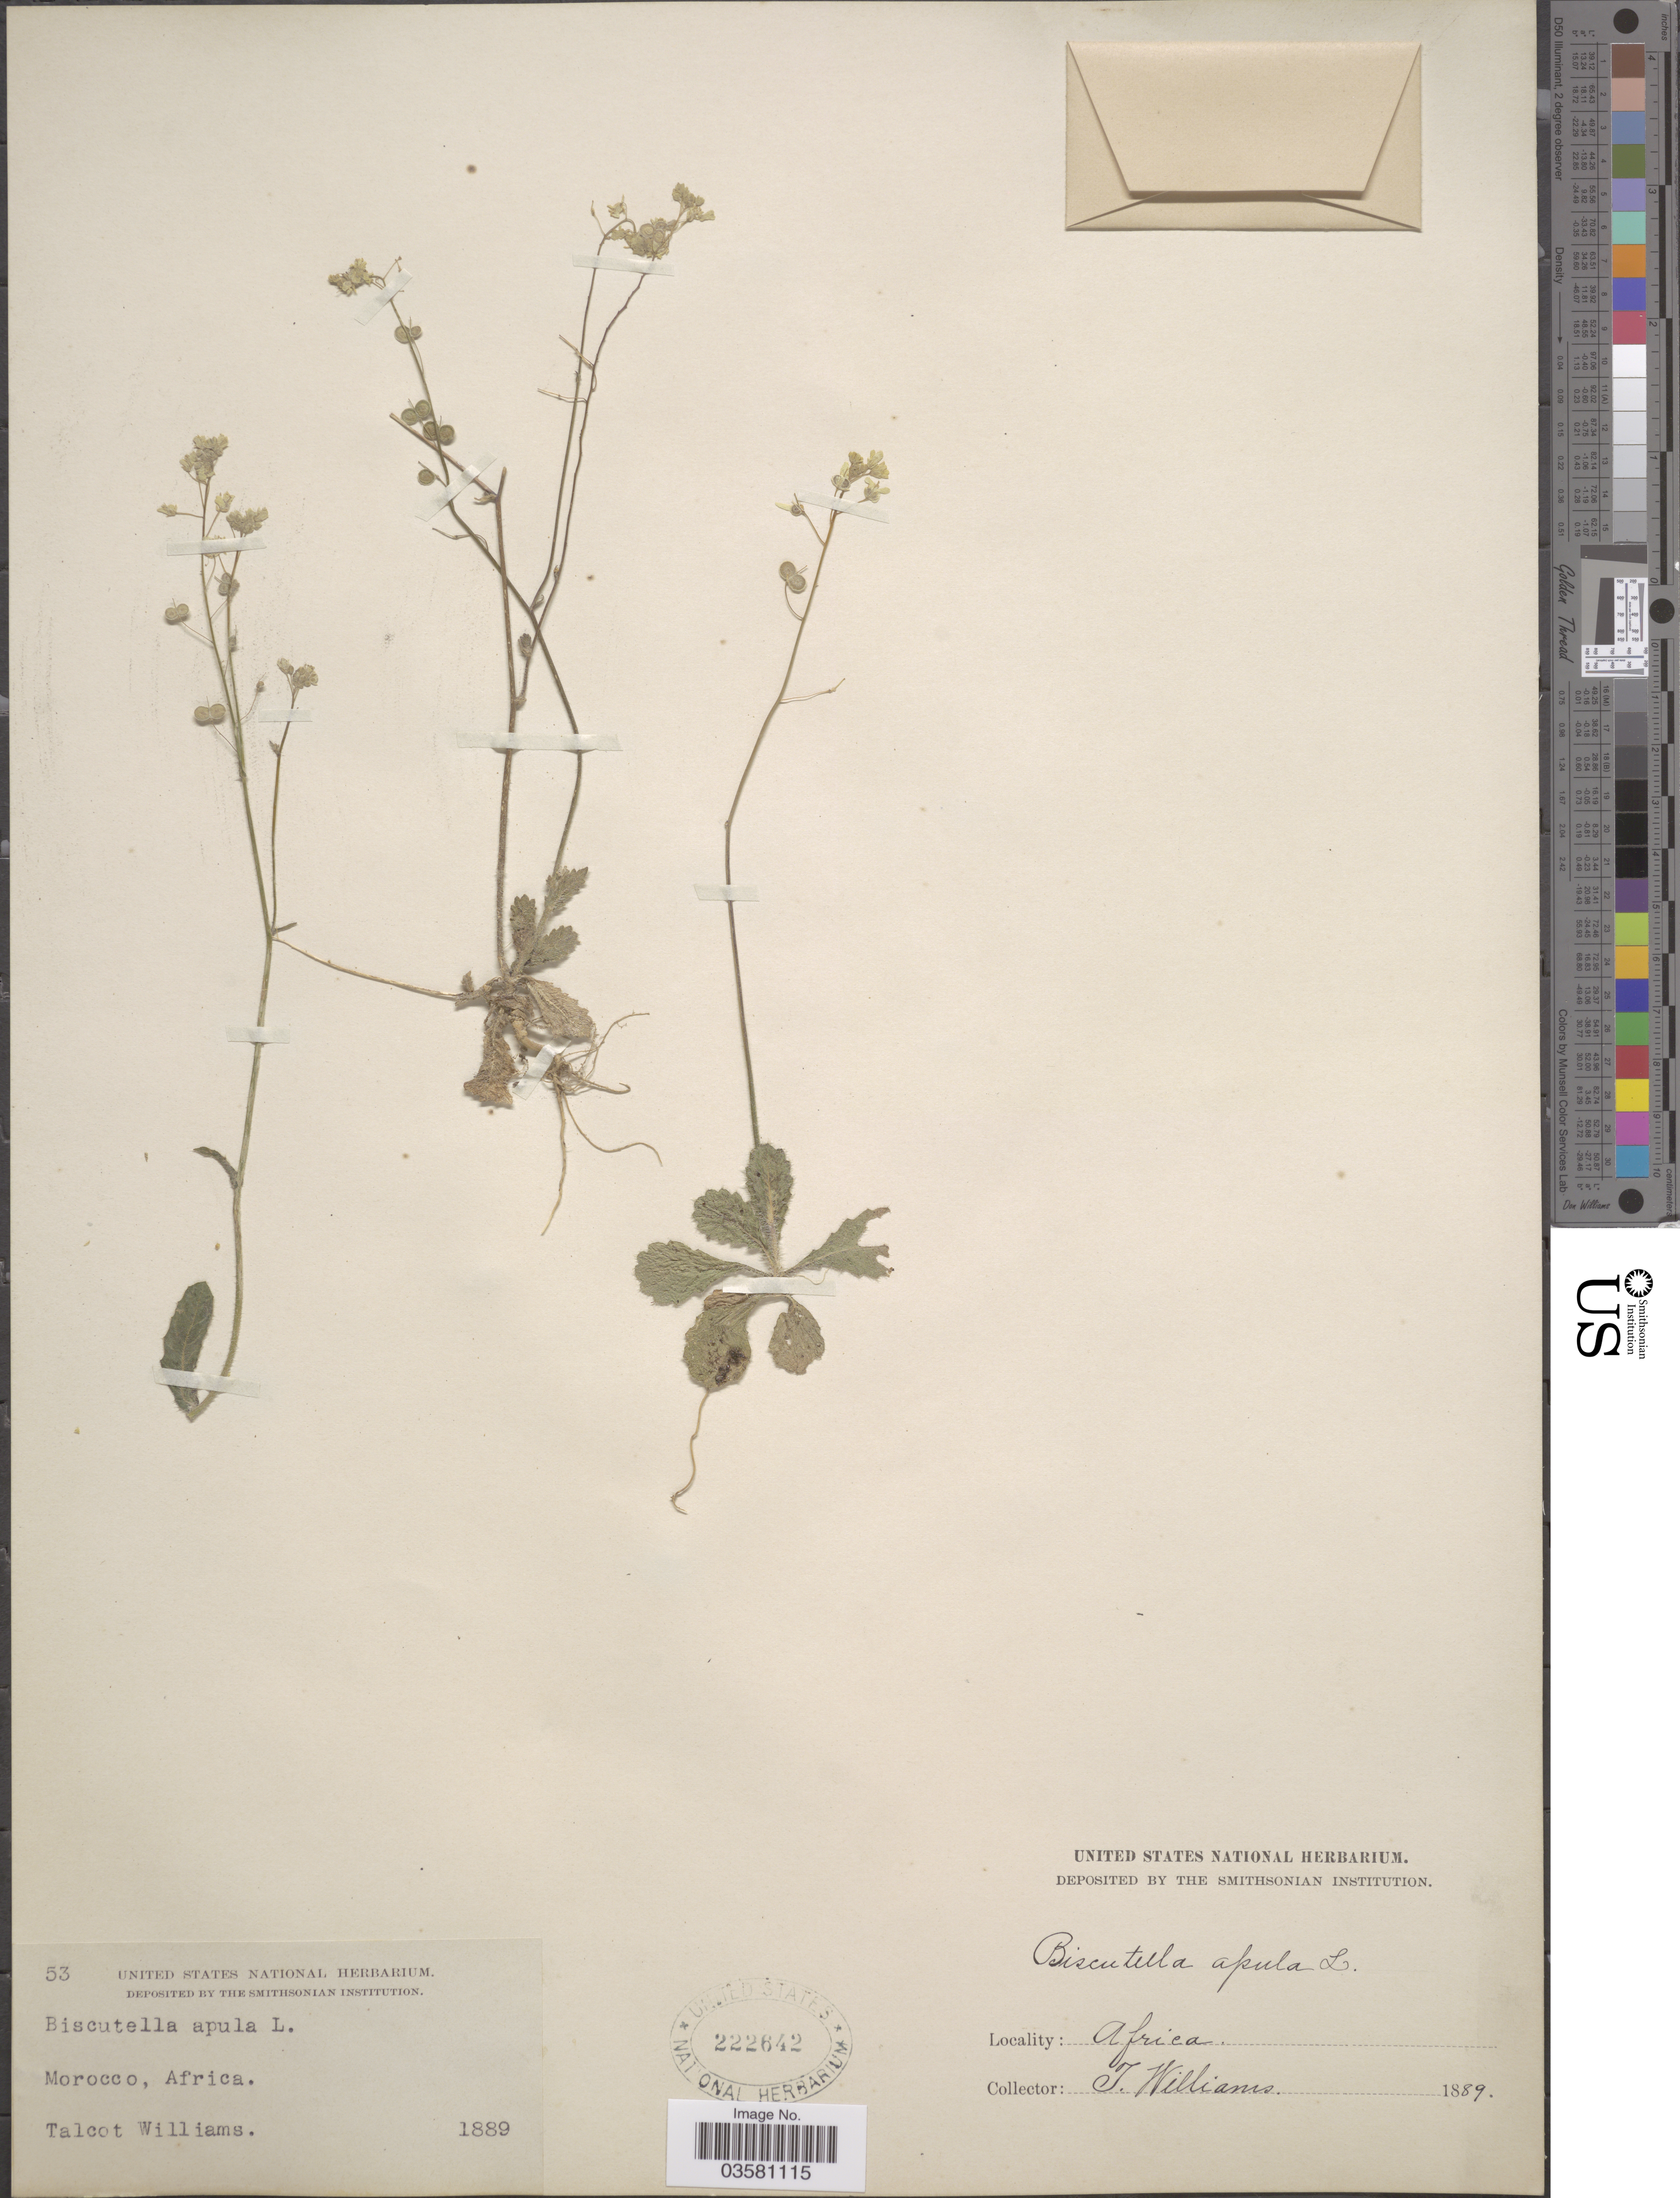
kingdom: Plantae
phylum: Tracheophyta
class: Magnoliopsida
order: Brassicales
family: Brassicaceae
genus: Biscutella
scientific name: Biscutella apula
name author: L.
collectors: T. Williams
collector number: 53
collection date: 1889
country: Morocco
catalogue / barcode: US 222642